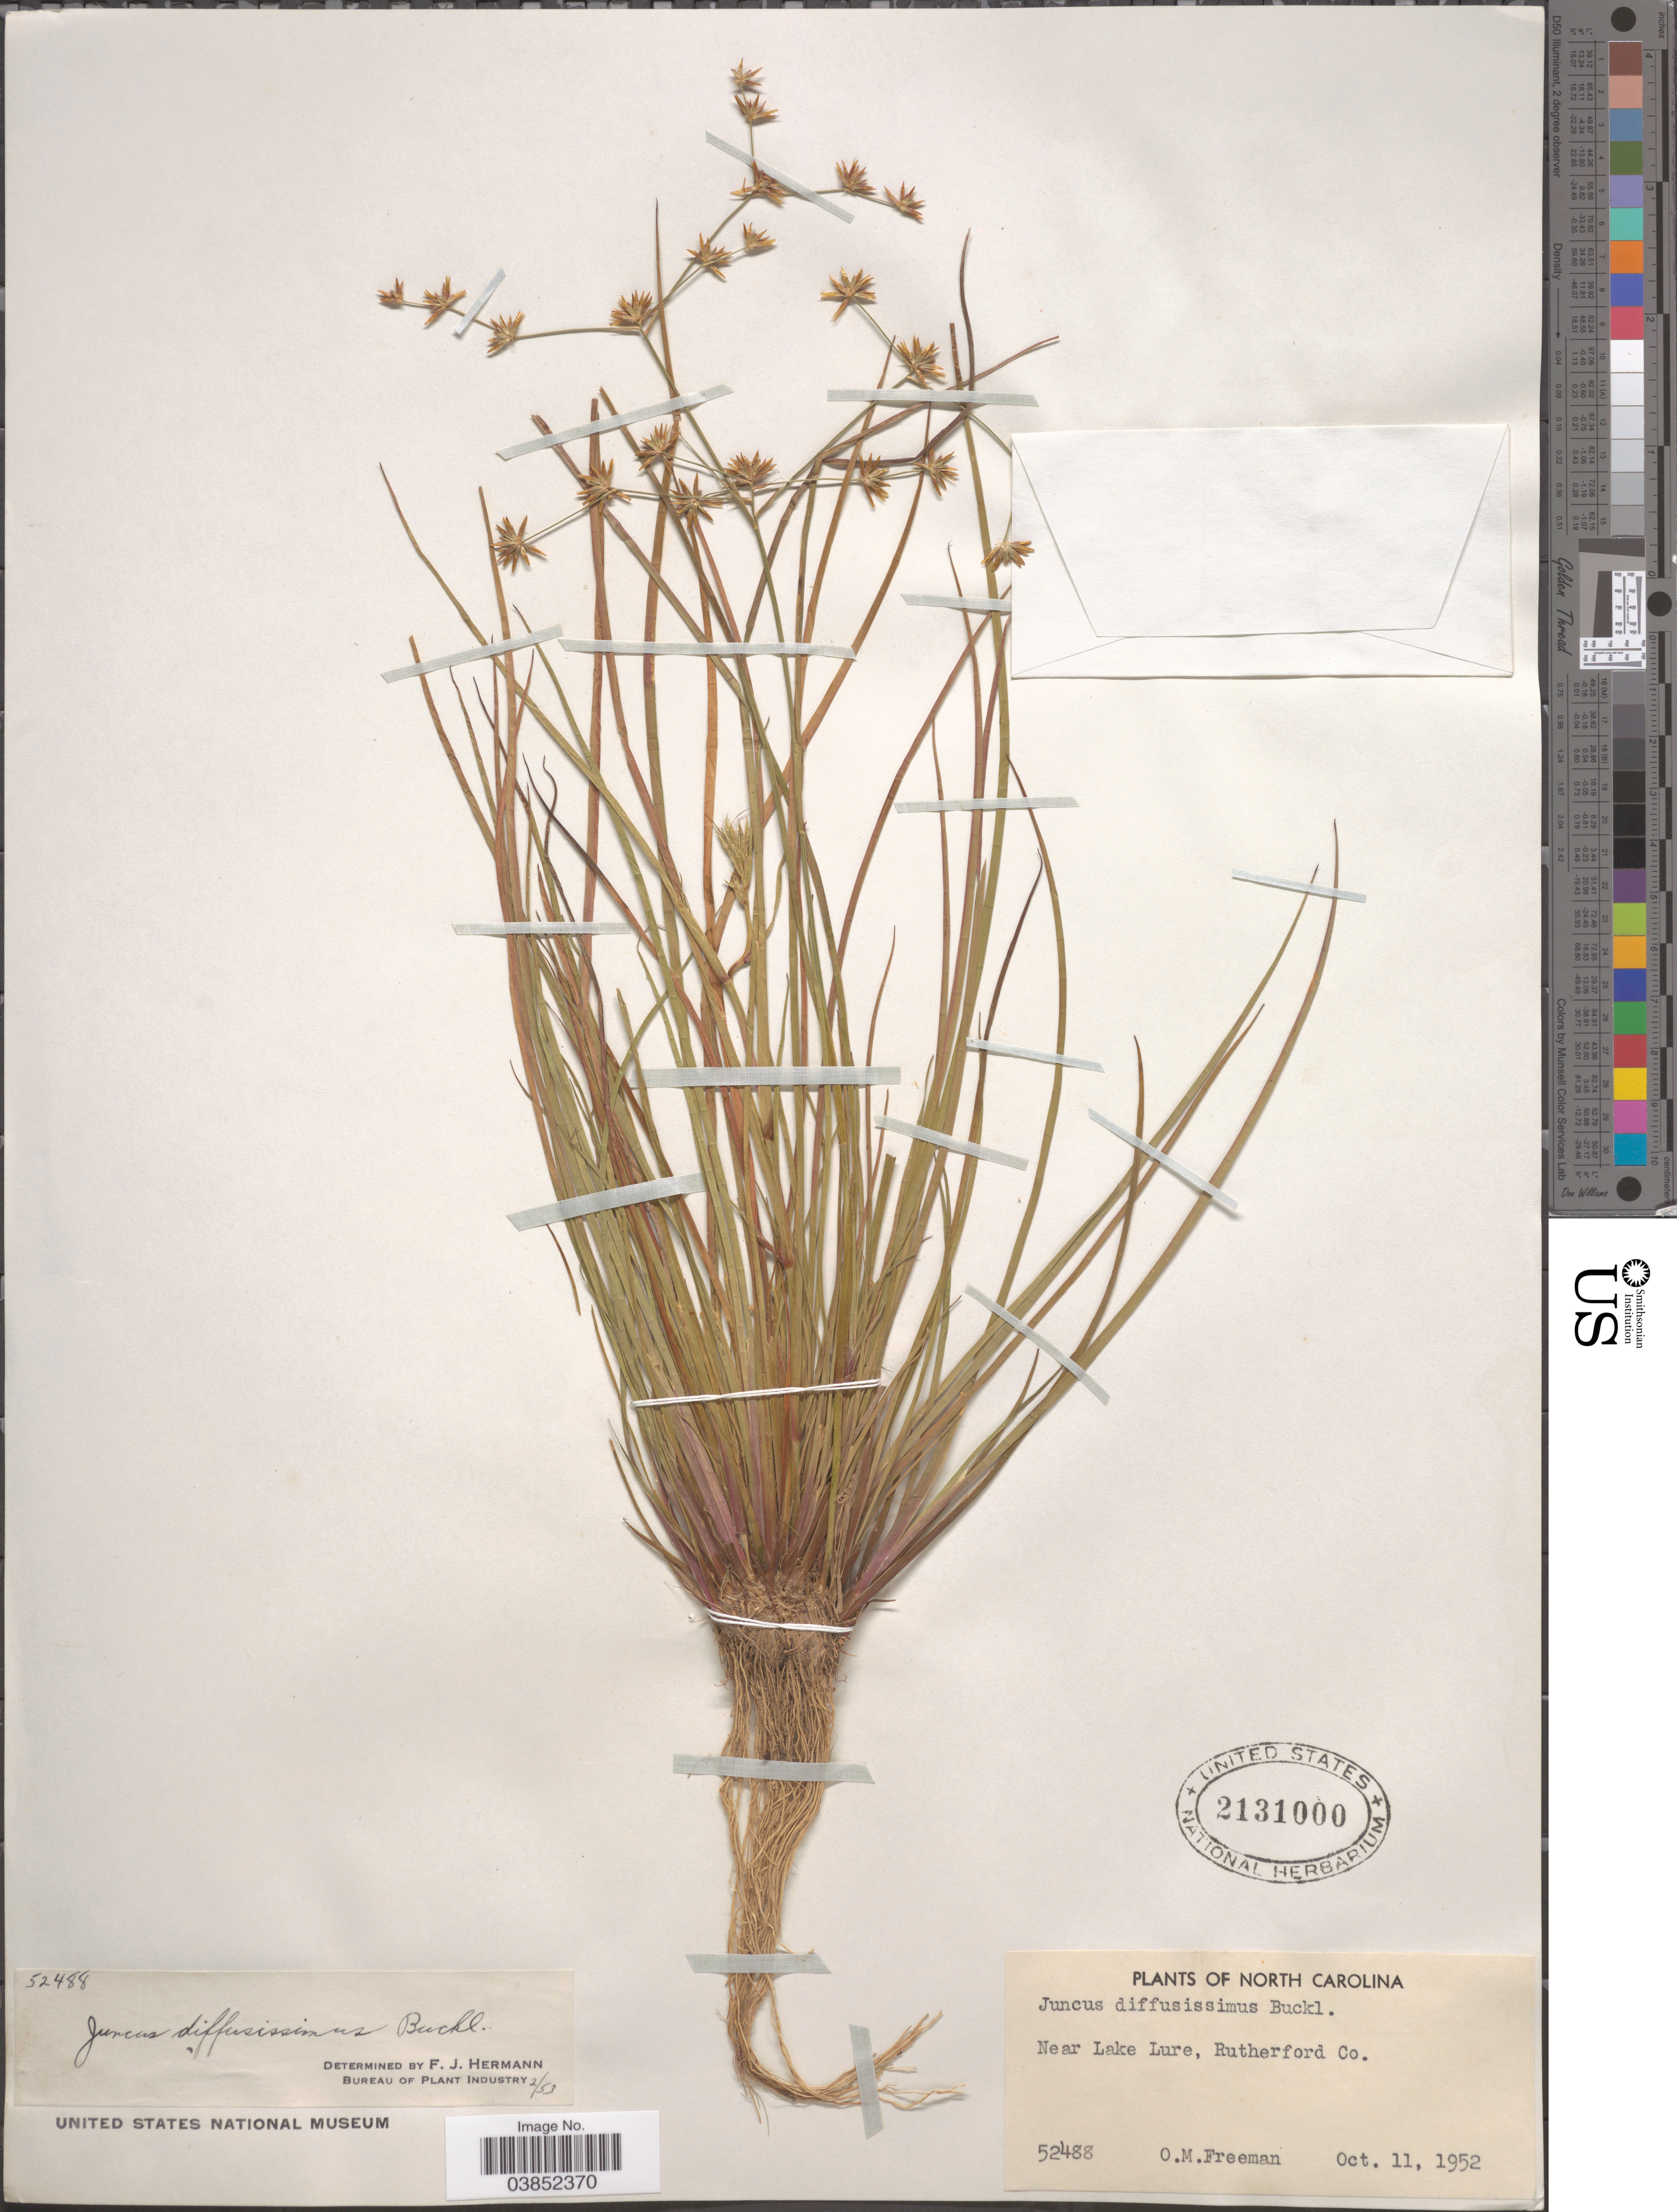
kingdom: Plantae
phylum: Tracheophyta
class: Liliopsida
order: Poales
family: Juncaceae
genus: Juncus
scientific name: Juncus diffusissimus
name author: Buckley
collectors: O. Freeman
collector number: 52488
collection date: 1952-10-11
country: United States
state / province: North Carolina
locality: Near Lake Lure, Rutherford Co.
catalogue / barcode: US 2131000